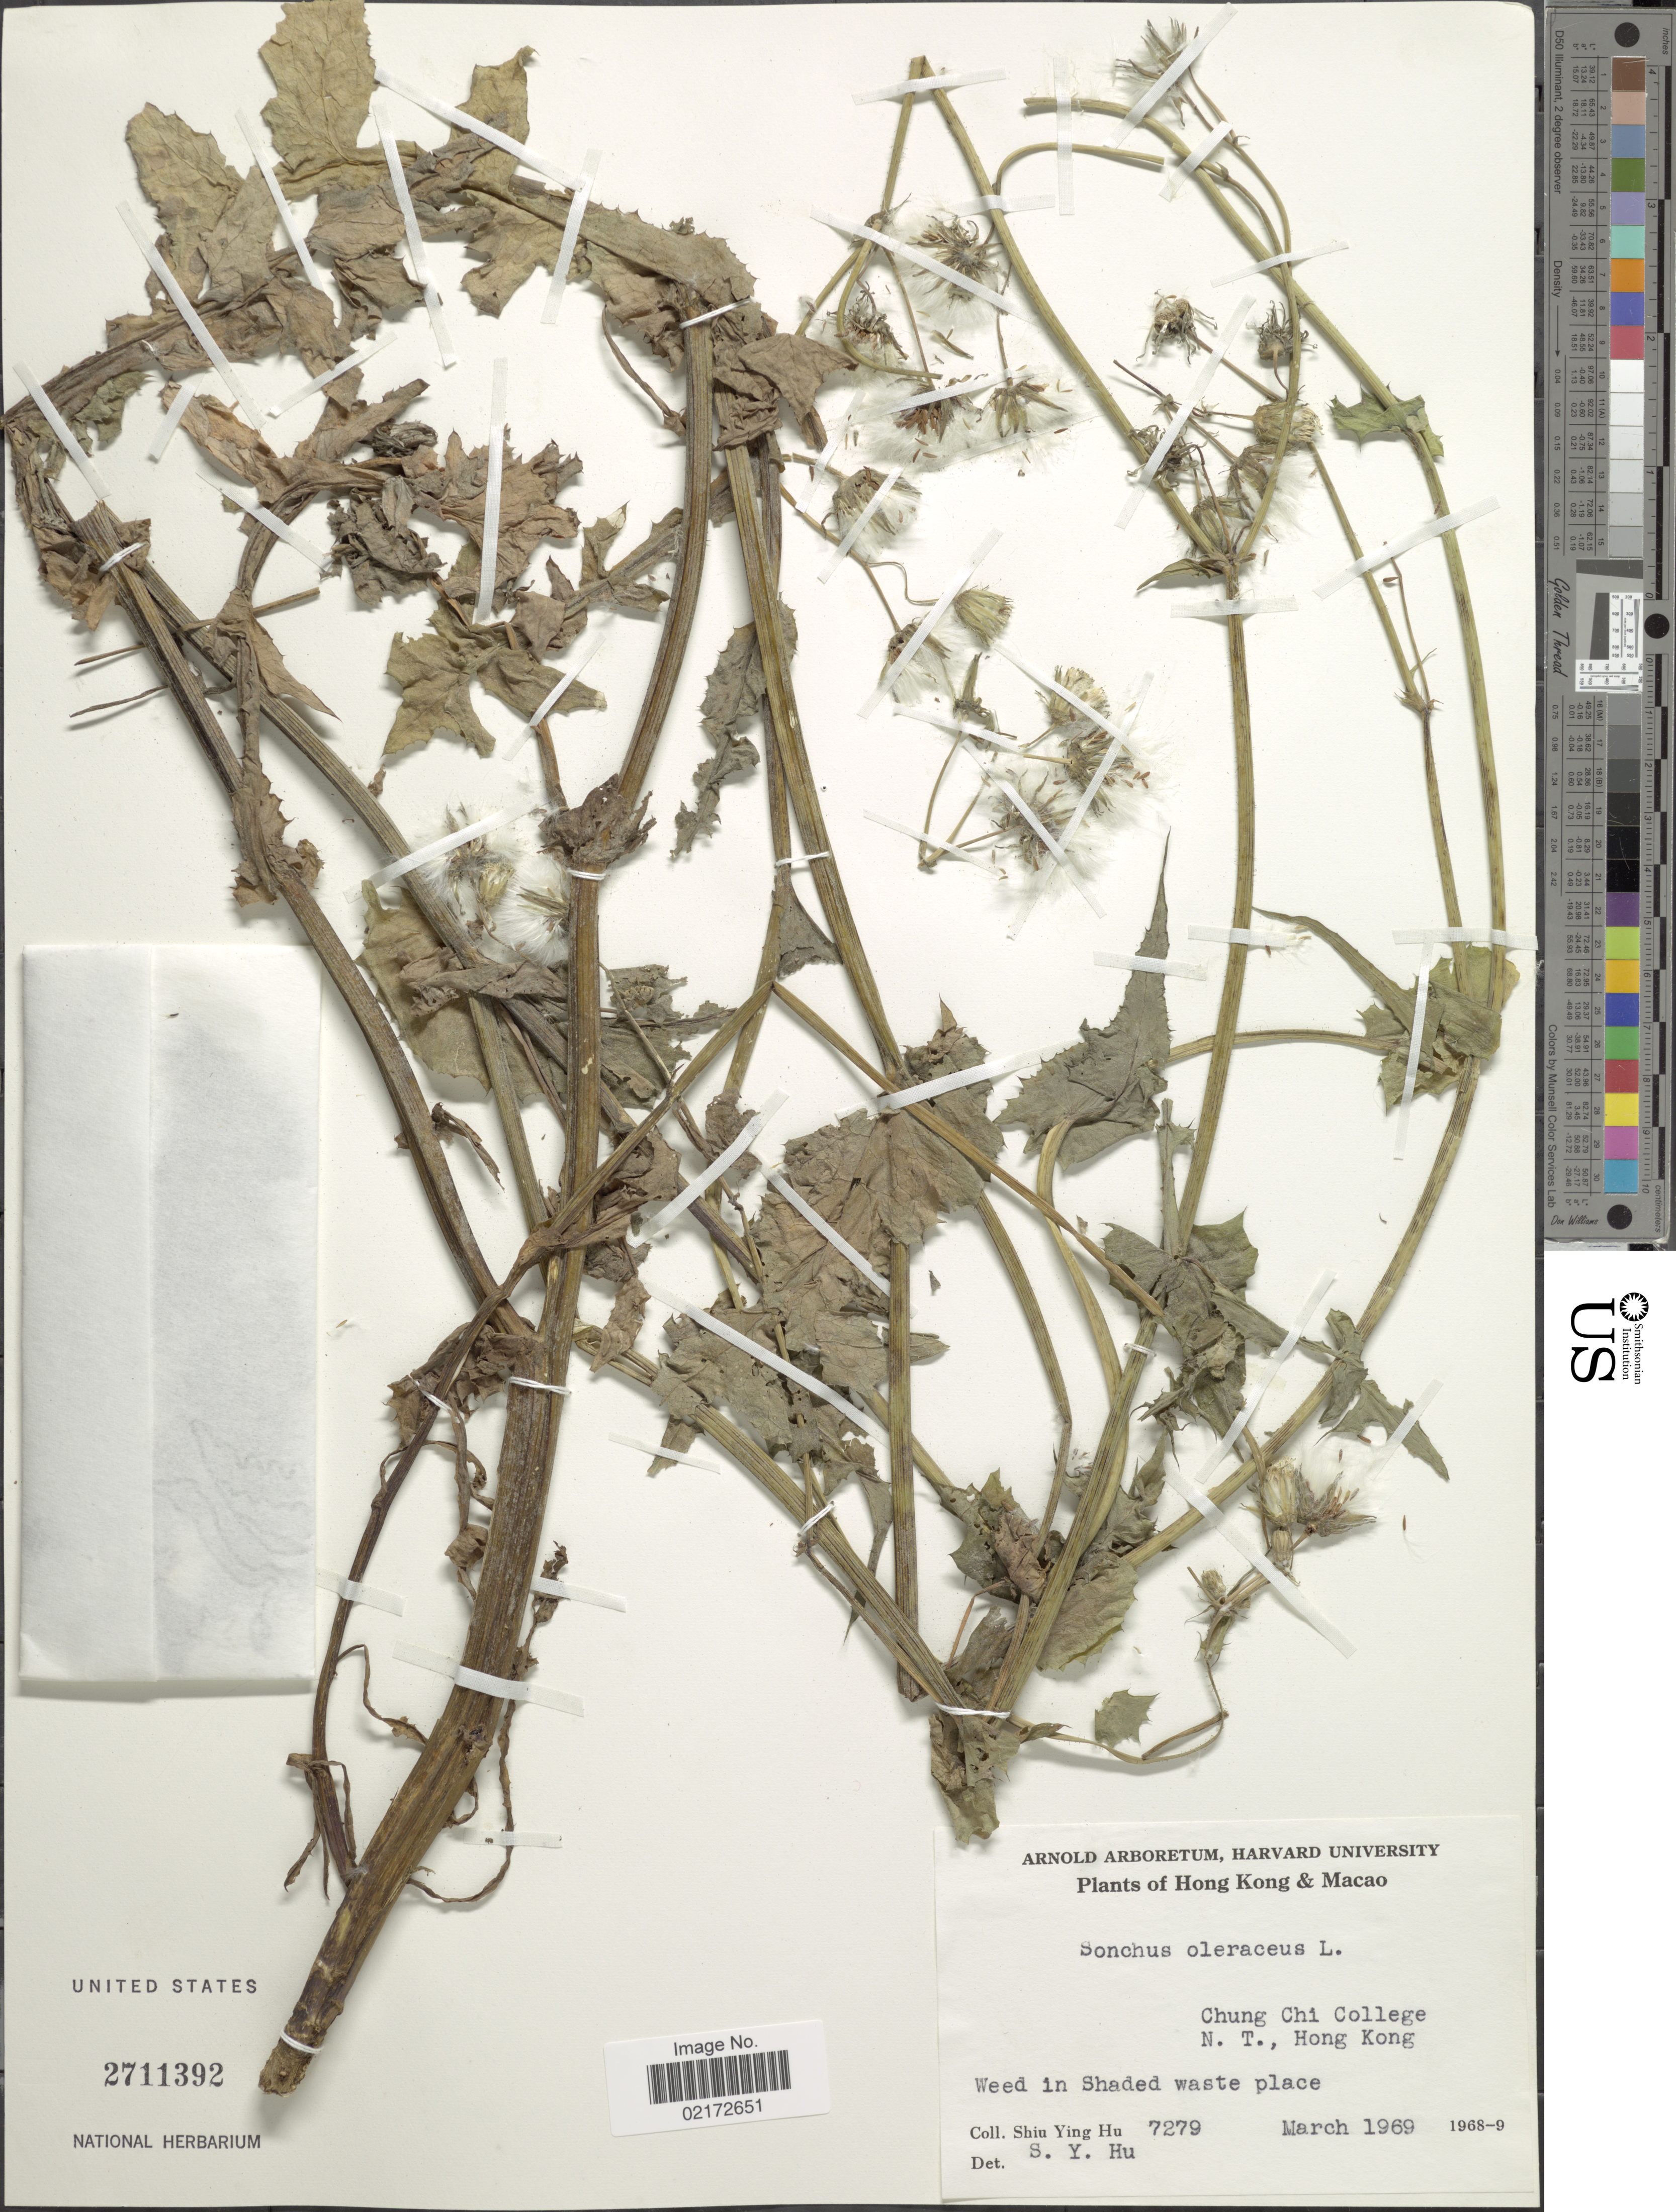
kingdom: Plantae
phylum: Tracheophyta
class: Magnoliopsida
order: Asterales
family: Asteraceae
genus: Sonchus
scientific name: Sonchus oleraceus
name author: L.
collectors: S. Y. Hu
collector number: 7279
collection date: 1969-03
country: China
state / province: Hong Kong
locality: Hong Kong & Macao. Chung Chi College. N.T., Hong Kong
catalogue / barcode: US 2711392